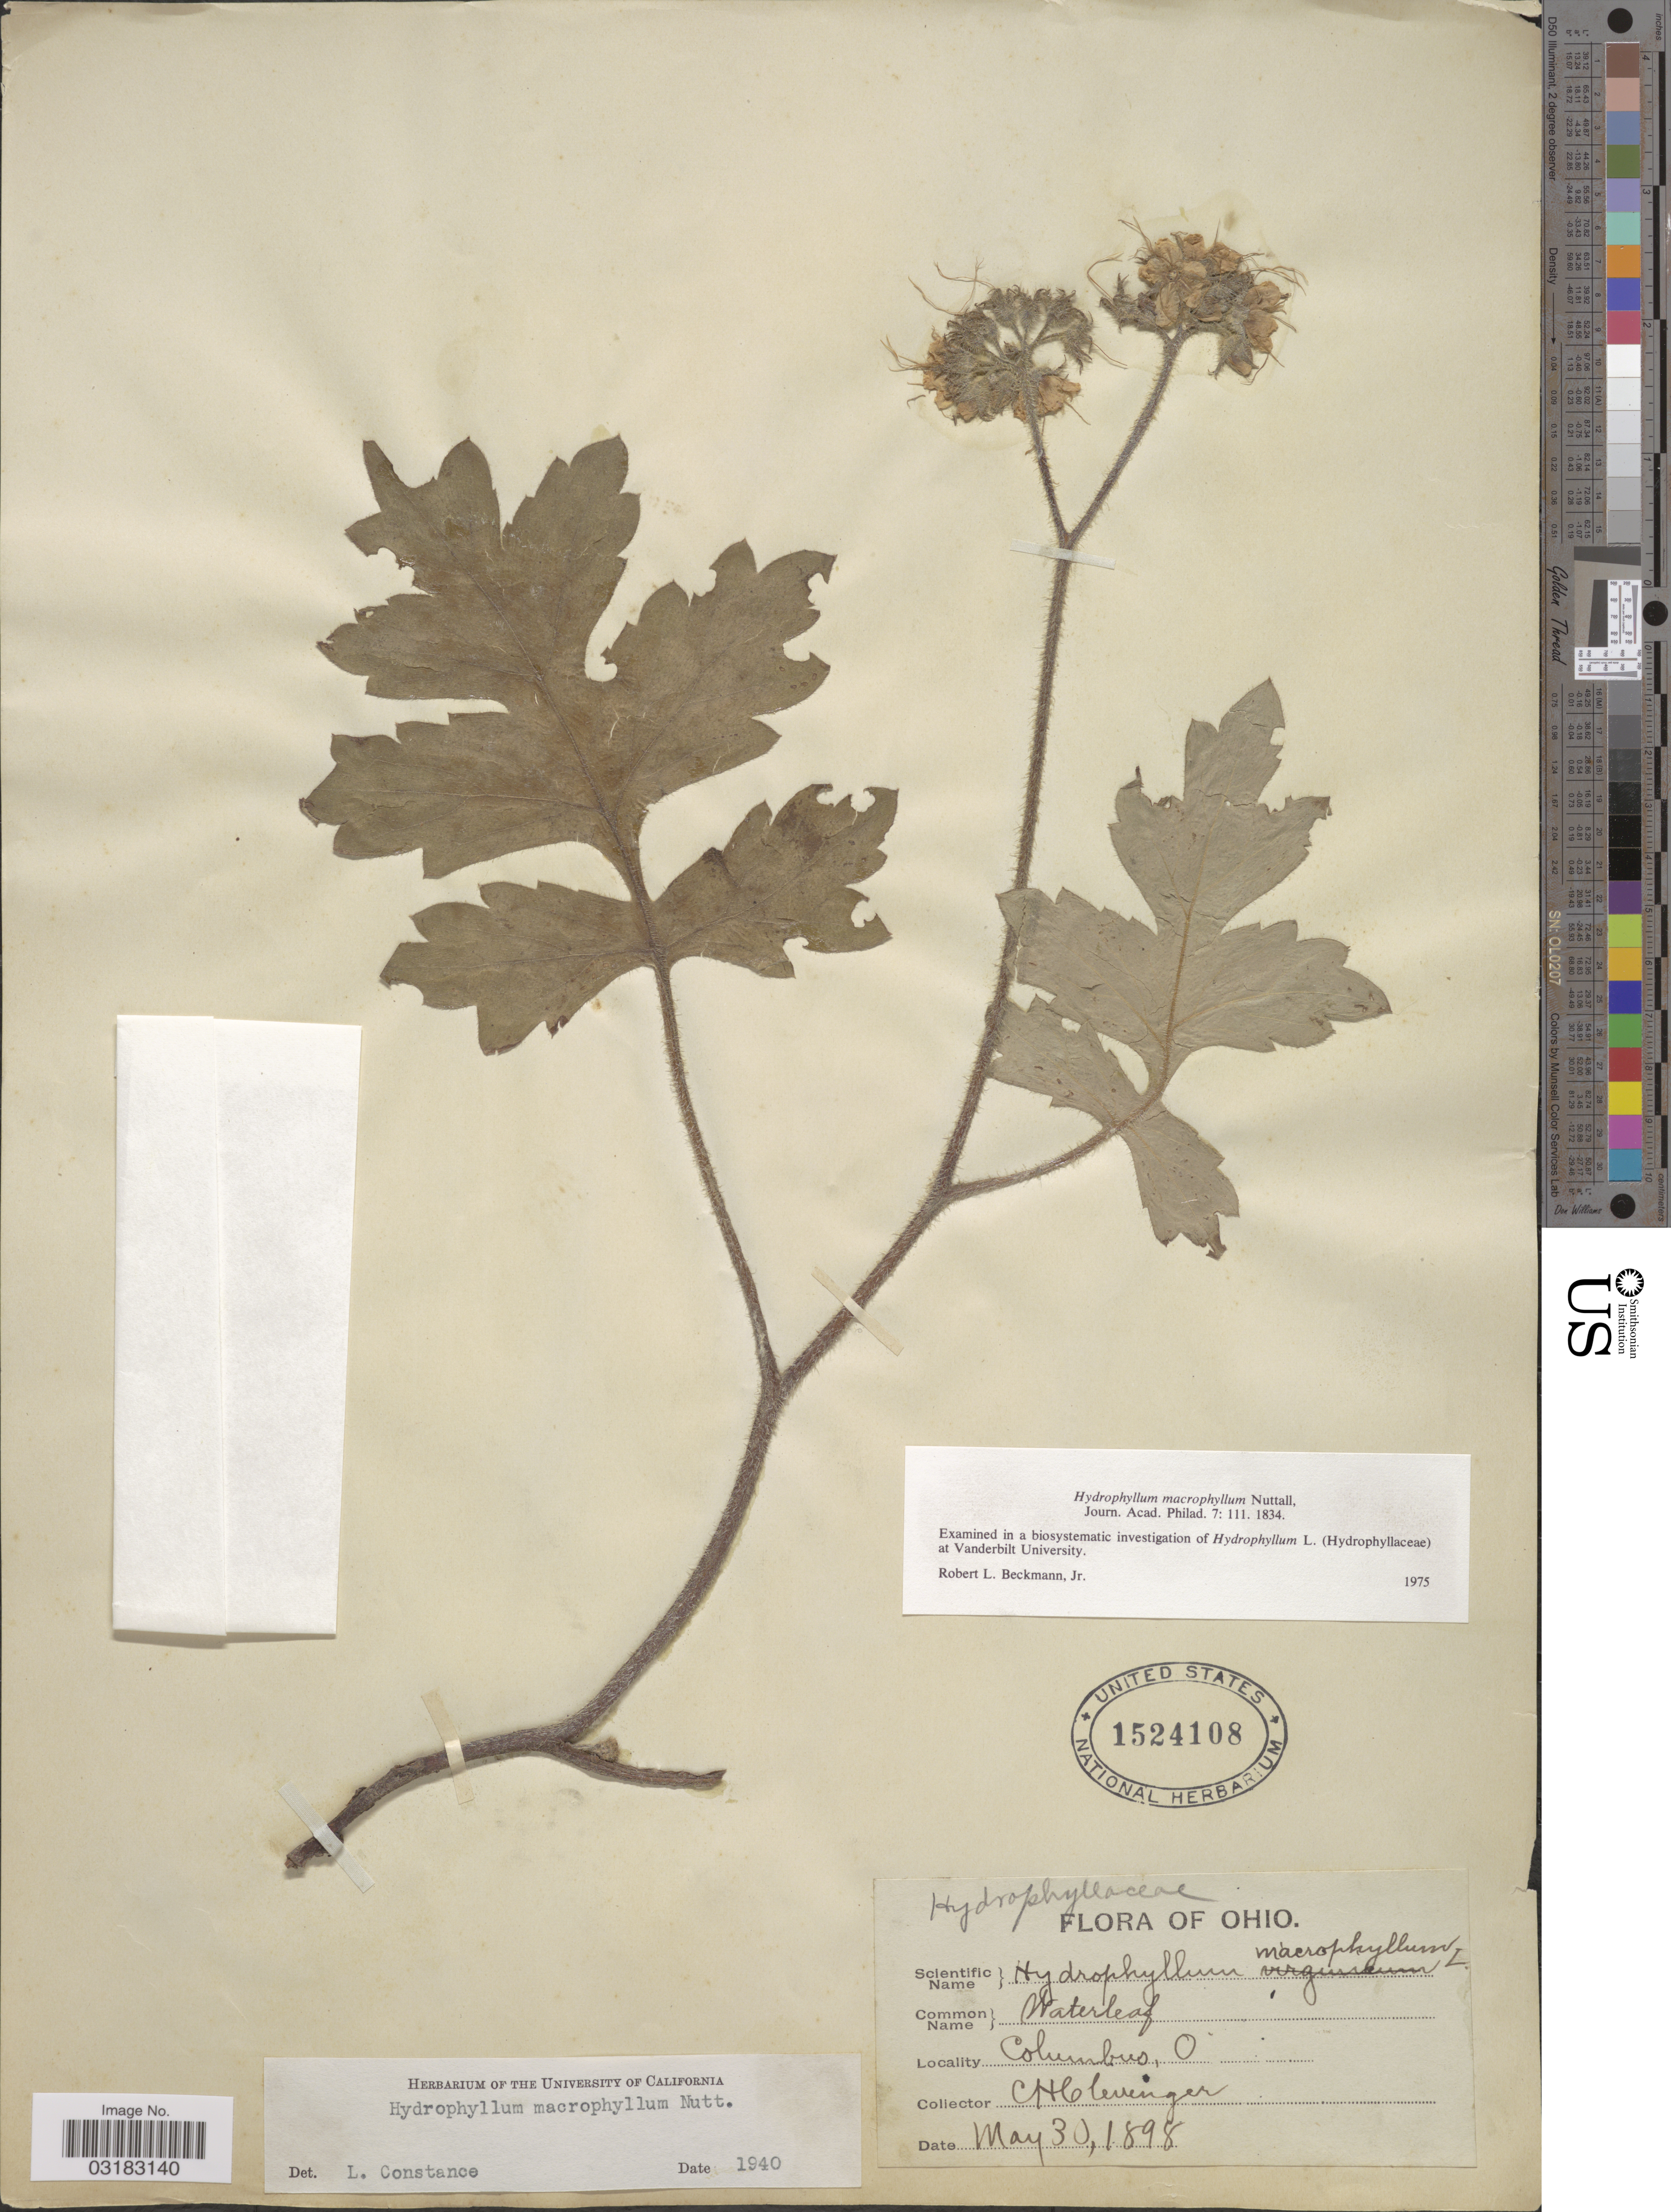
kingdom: Plantae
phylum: Tracheophyta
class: Magnoliopsida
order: Boraginales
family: Hydrophyllaceae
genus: Hydrophyllum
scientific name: Hydrophyllum macrophyllum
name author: Nutt.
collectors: C. H. Clevenger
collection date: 1898-05-30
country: United States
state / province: Ohio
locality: Columbus.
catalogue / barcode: US 1524108